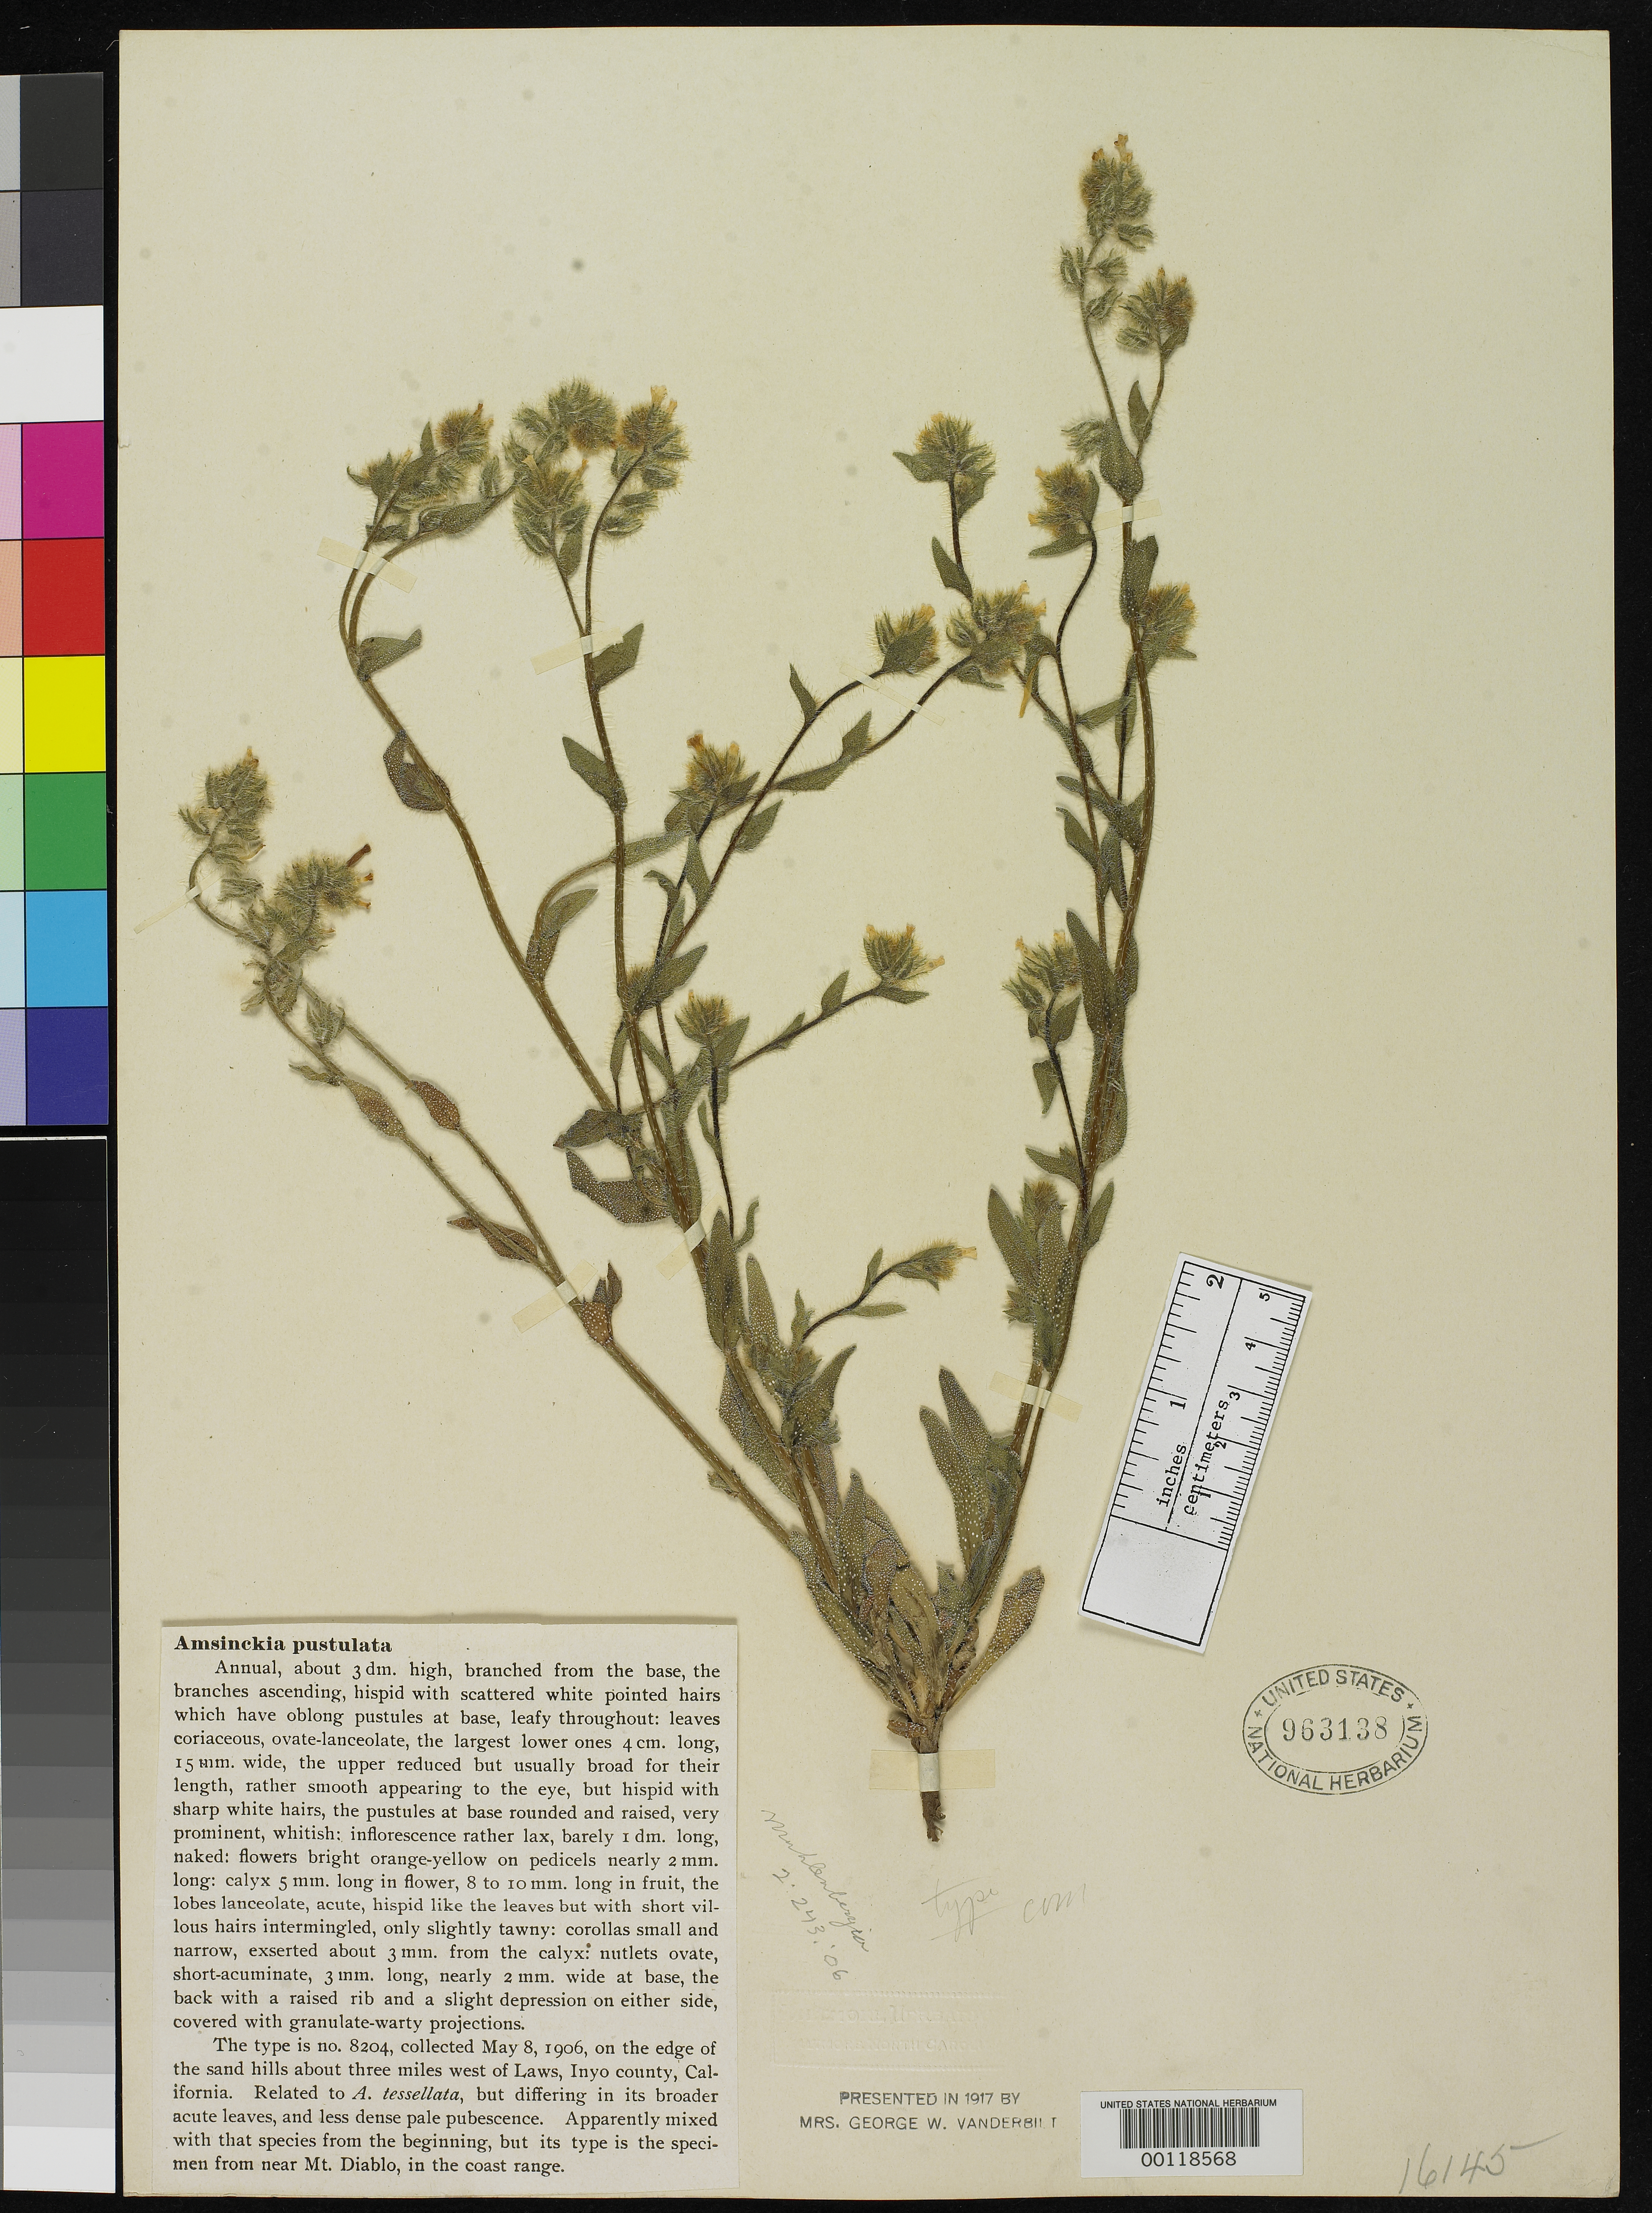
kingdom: Plantae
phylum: Tracheophyta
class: Magnoliopsida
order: Boraginales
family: Boraginaceae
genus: Amsinckia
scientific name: Amsinckia pustulata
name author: A. Heller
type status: Isotype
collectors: A. A. Heller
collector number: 8204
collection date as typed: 08 May 1906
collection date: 1906-05-08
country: United States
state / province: California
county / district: Inyo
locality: Sand Hills W of Laws.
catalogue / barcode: US 963138